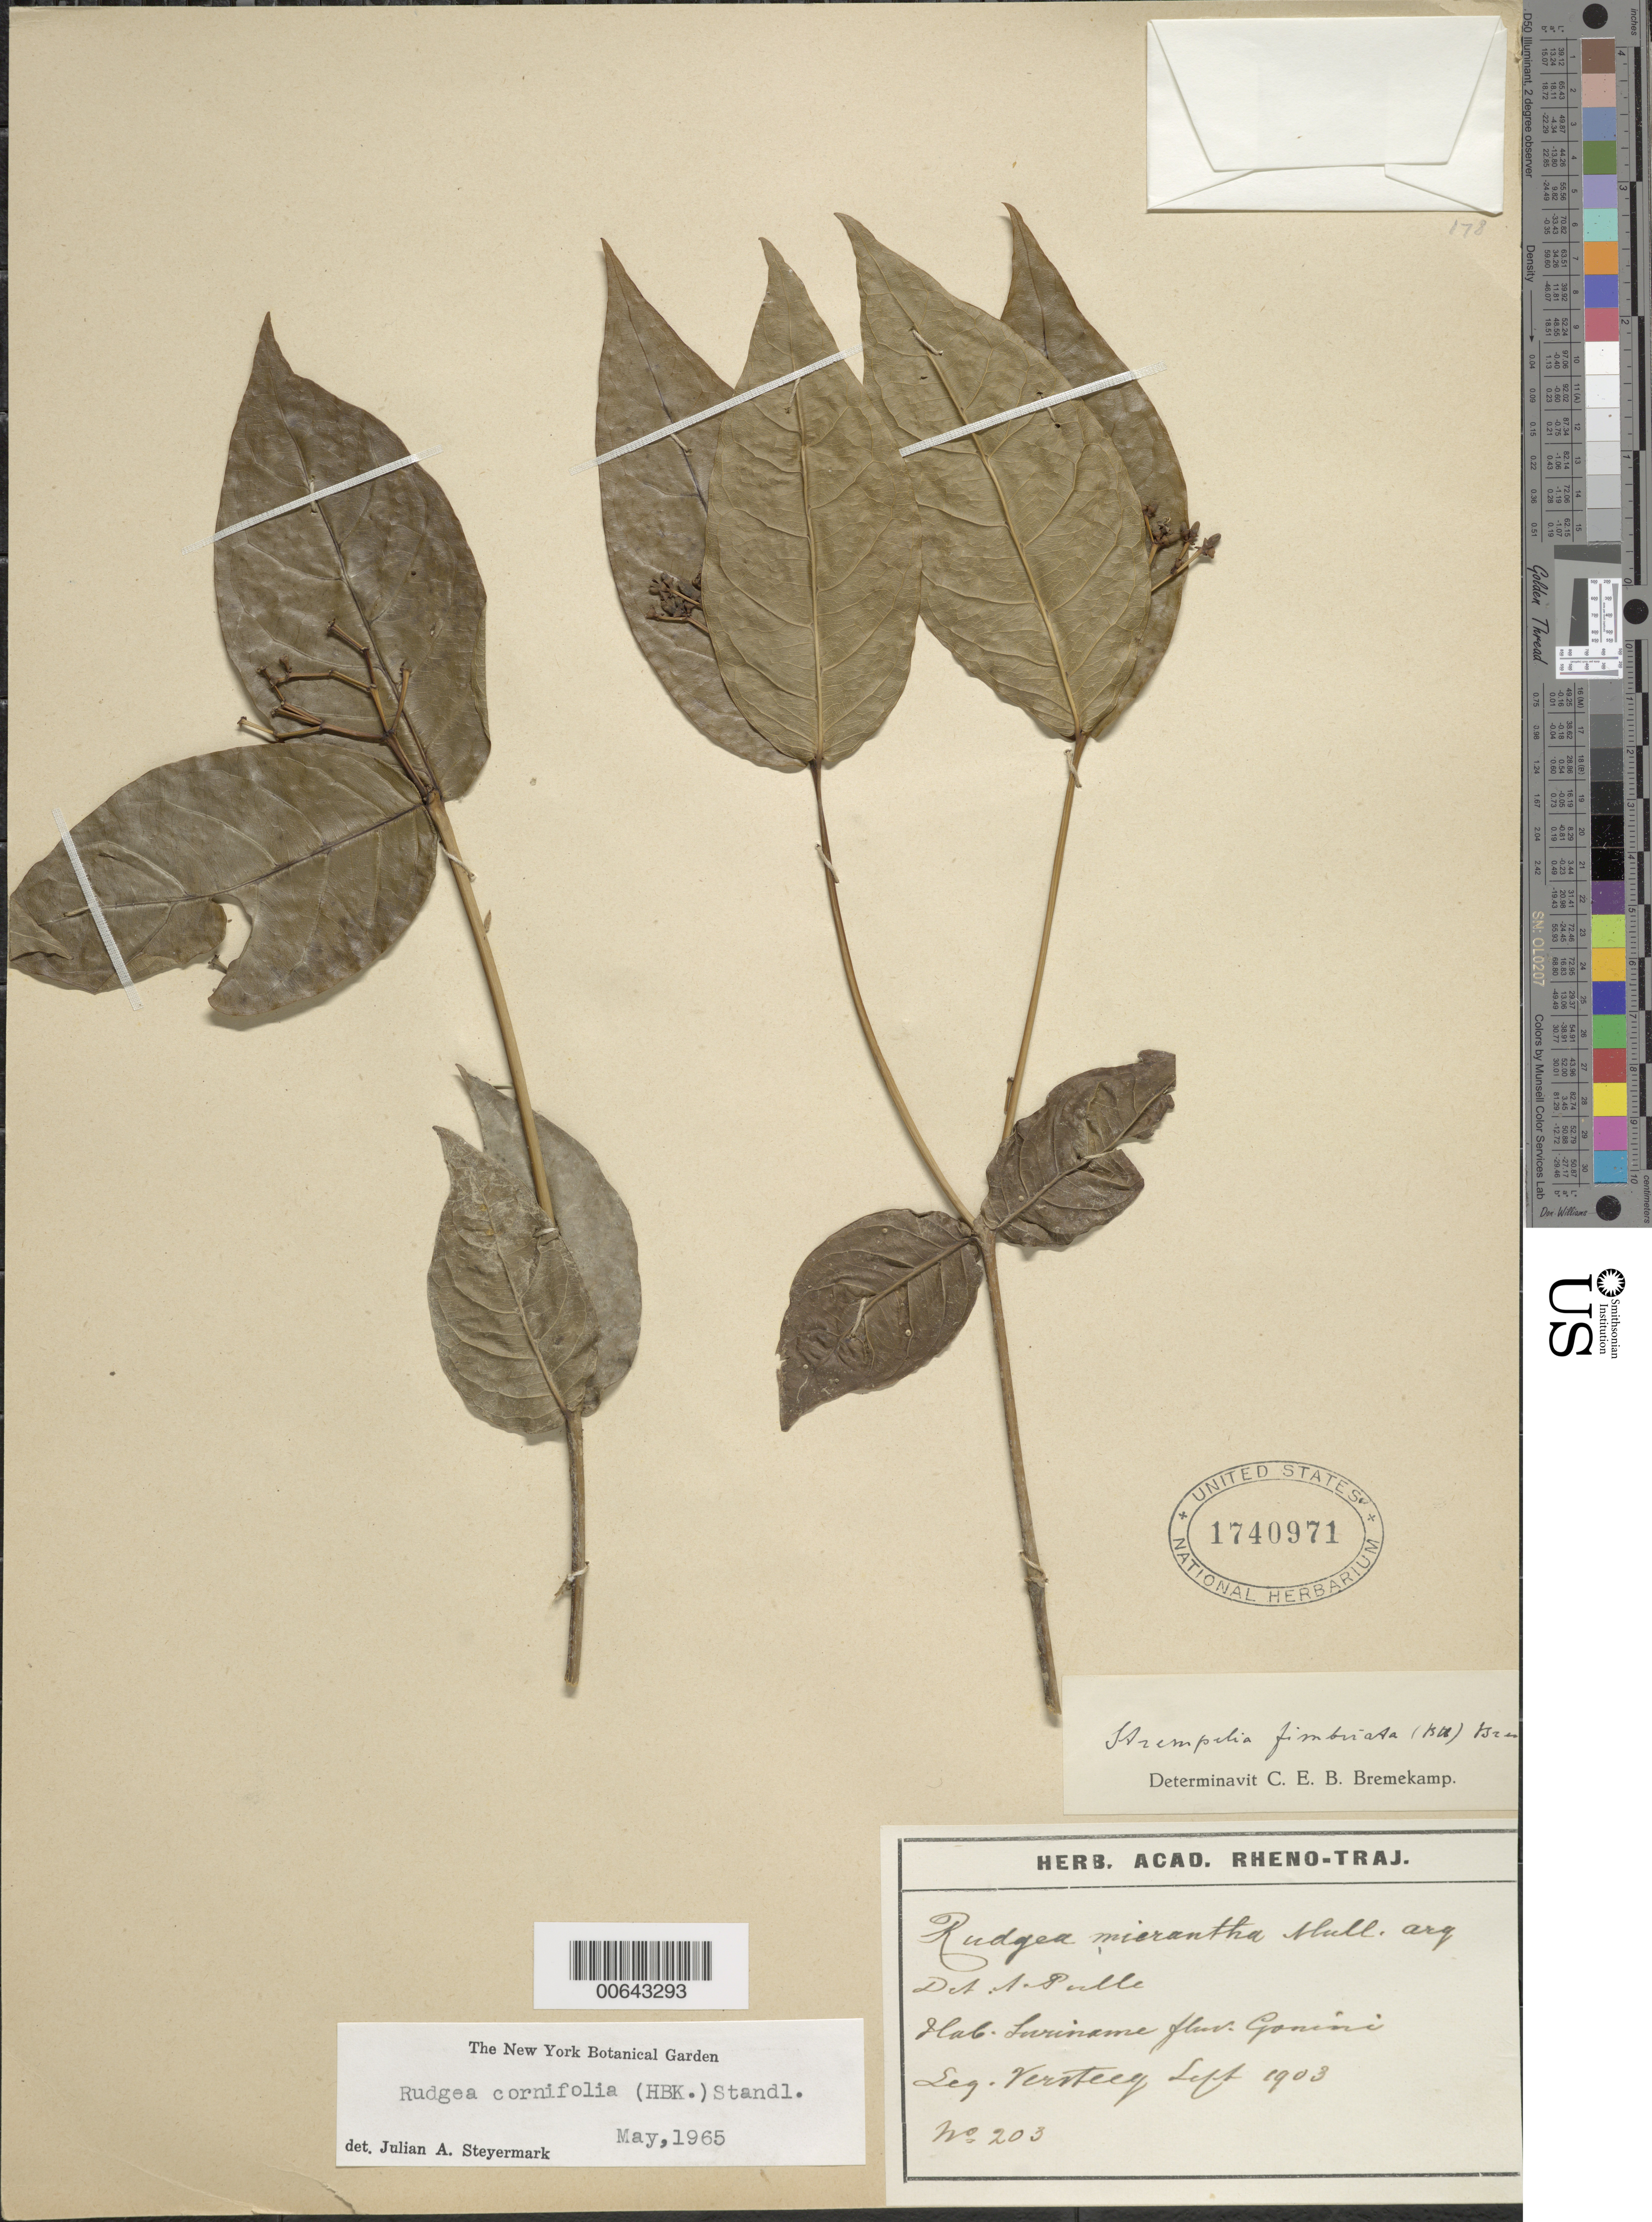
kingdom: Plantae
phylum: Tracheophyta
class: Magnoliopsida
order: Gentianales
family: Rubiaceae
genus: Rudgea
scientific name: Rudgea cornifolia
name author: (Kunth) Standl.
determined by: Steyermark, Julian A., (VEN)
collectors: G. Versteeg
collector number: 203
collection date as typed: Sep-03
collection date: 2003-09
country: Suriname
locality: Gonini R.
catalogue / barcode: US 1740971